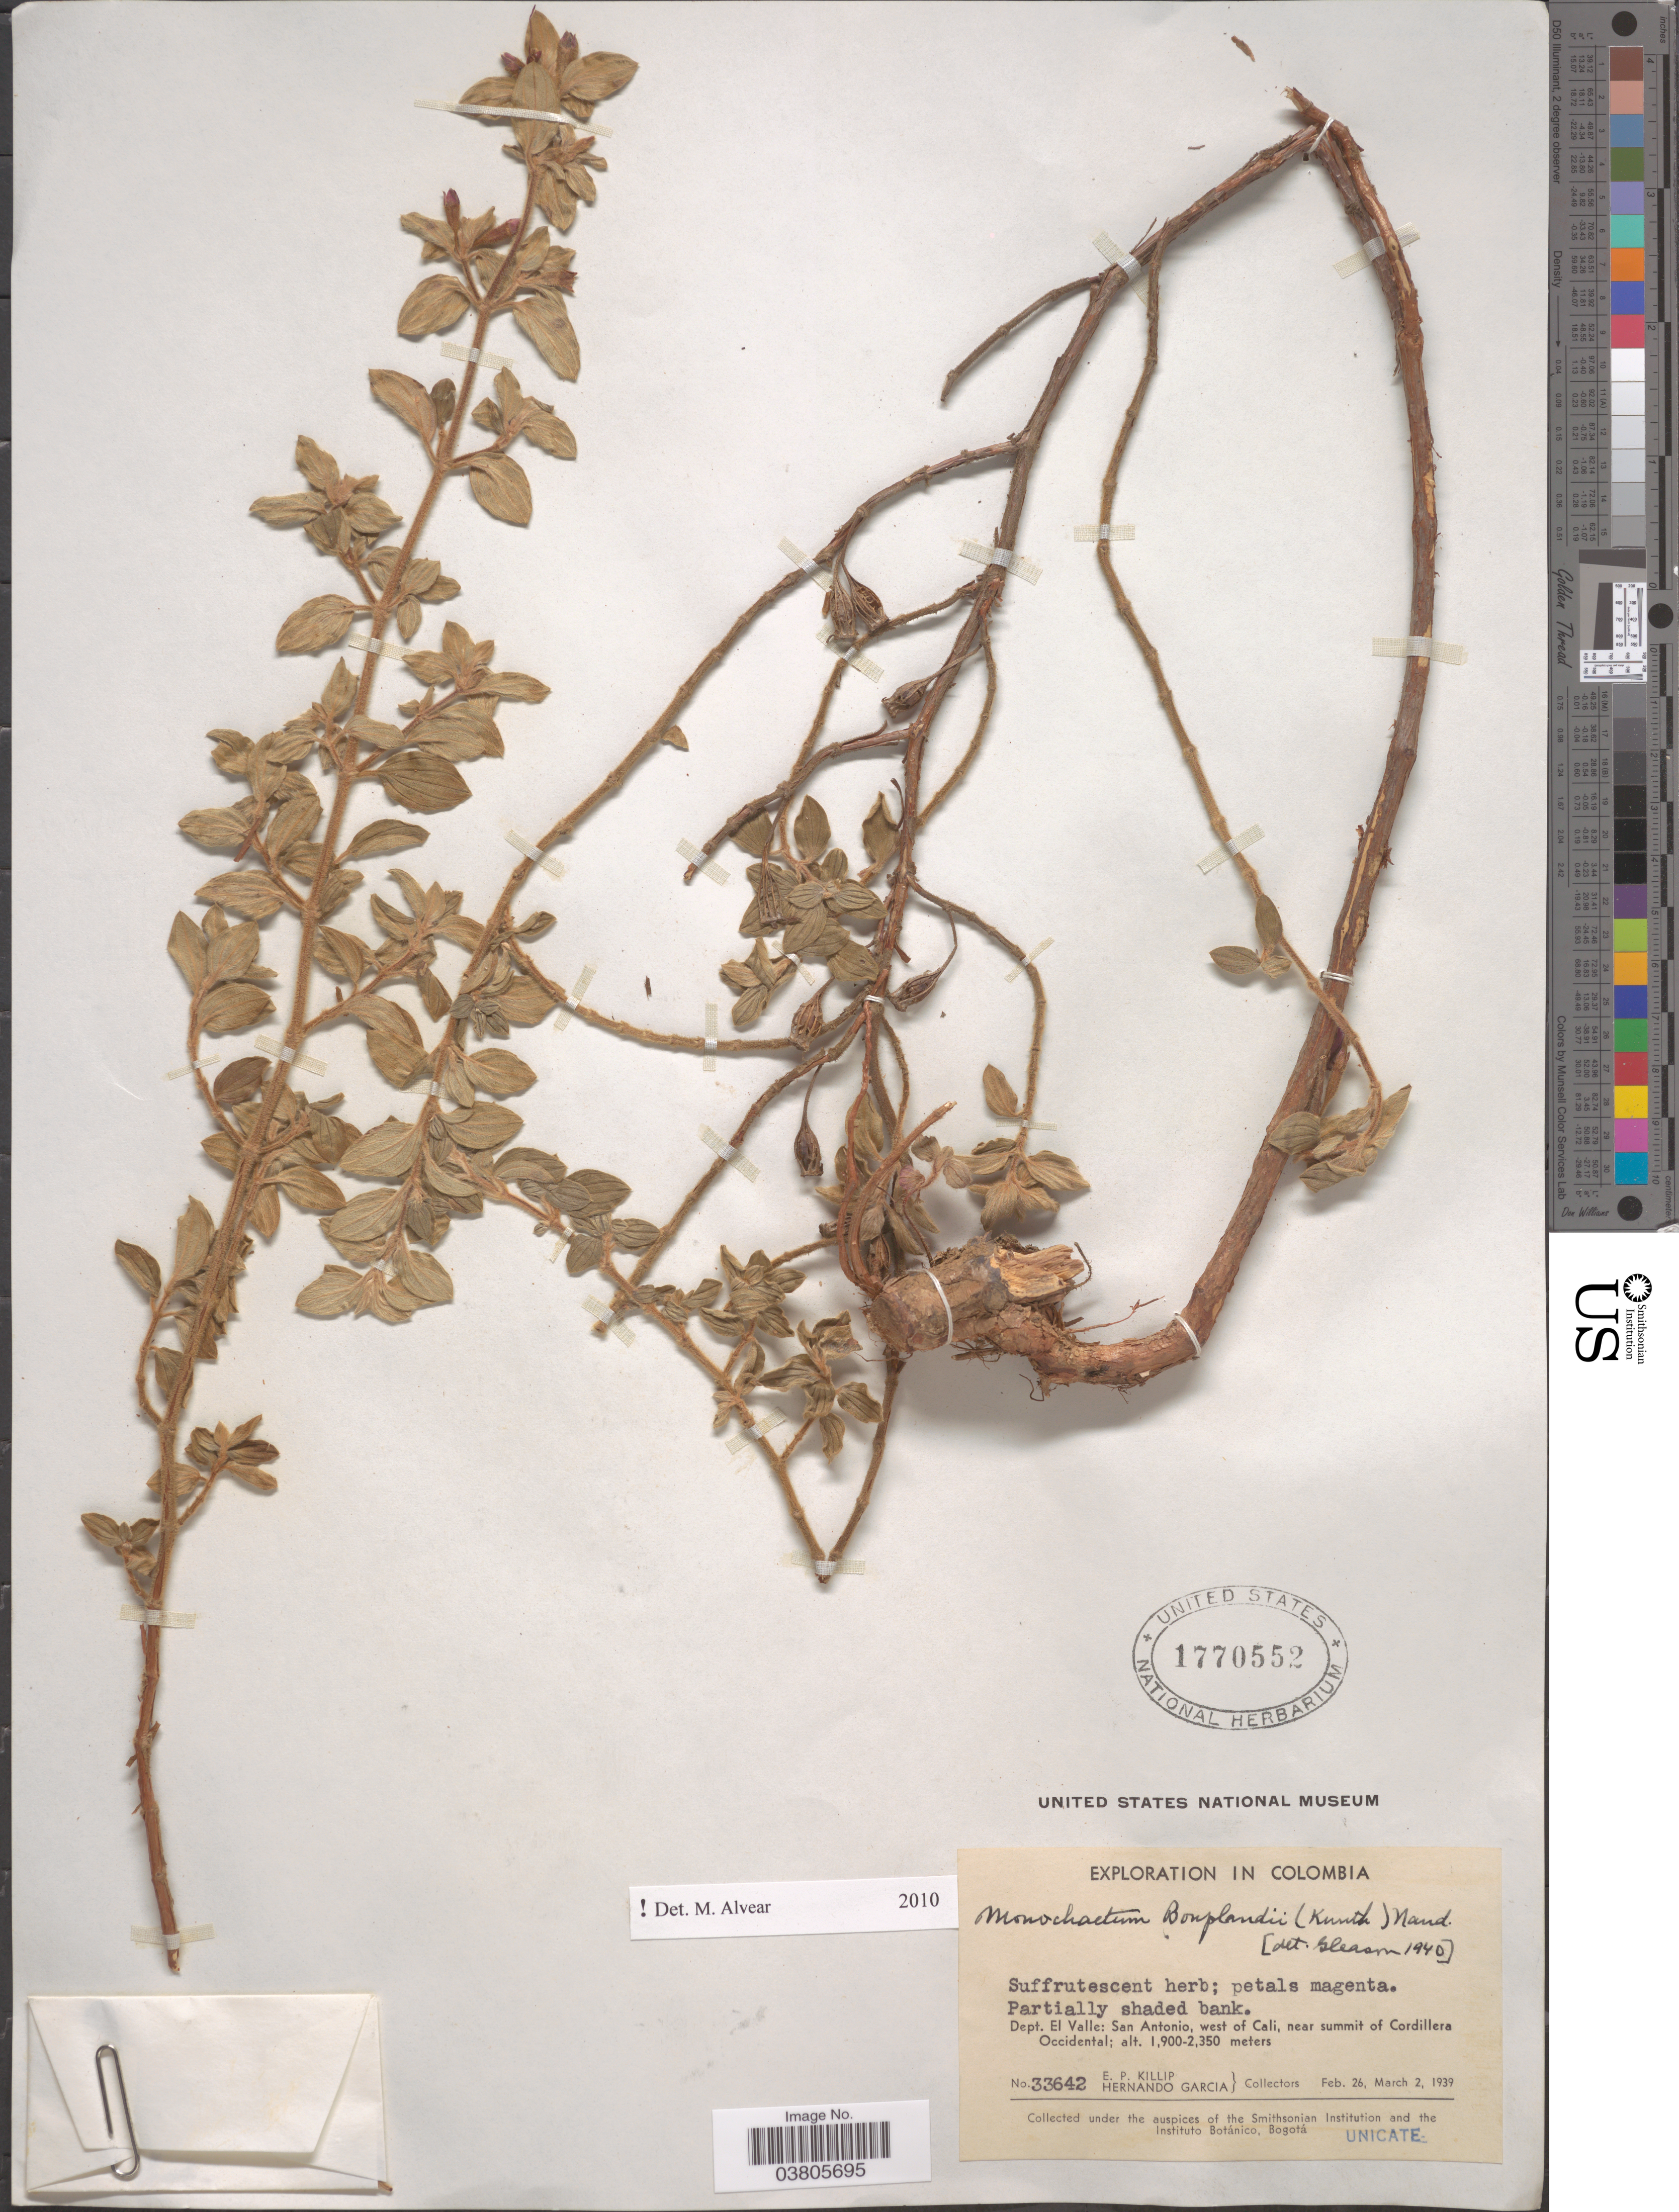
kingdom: Plantae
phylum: Tracheophyta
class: Magnoliopsida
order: Myrtales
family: Melastomataceae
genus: Monochaetum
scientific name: Monochaetum bonplandii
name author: (Kunth) Naudin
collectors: E. P. Killip & H. Garcia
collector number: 33642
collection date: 1939-02-26/1939-03-02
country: Colombia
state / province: Valle del Cauca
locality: Dept. Valle: San Antonio, west of Cali, near summit of Cordillera Occidental.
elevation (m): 1900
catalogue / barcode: US 1770552